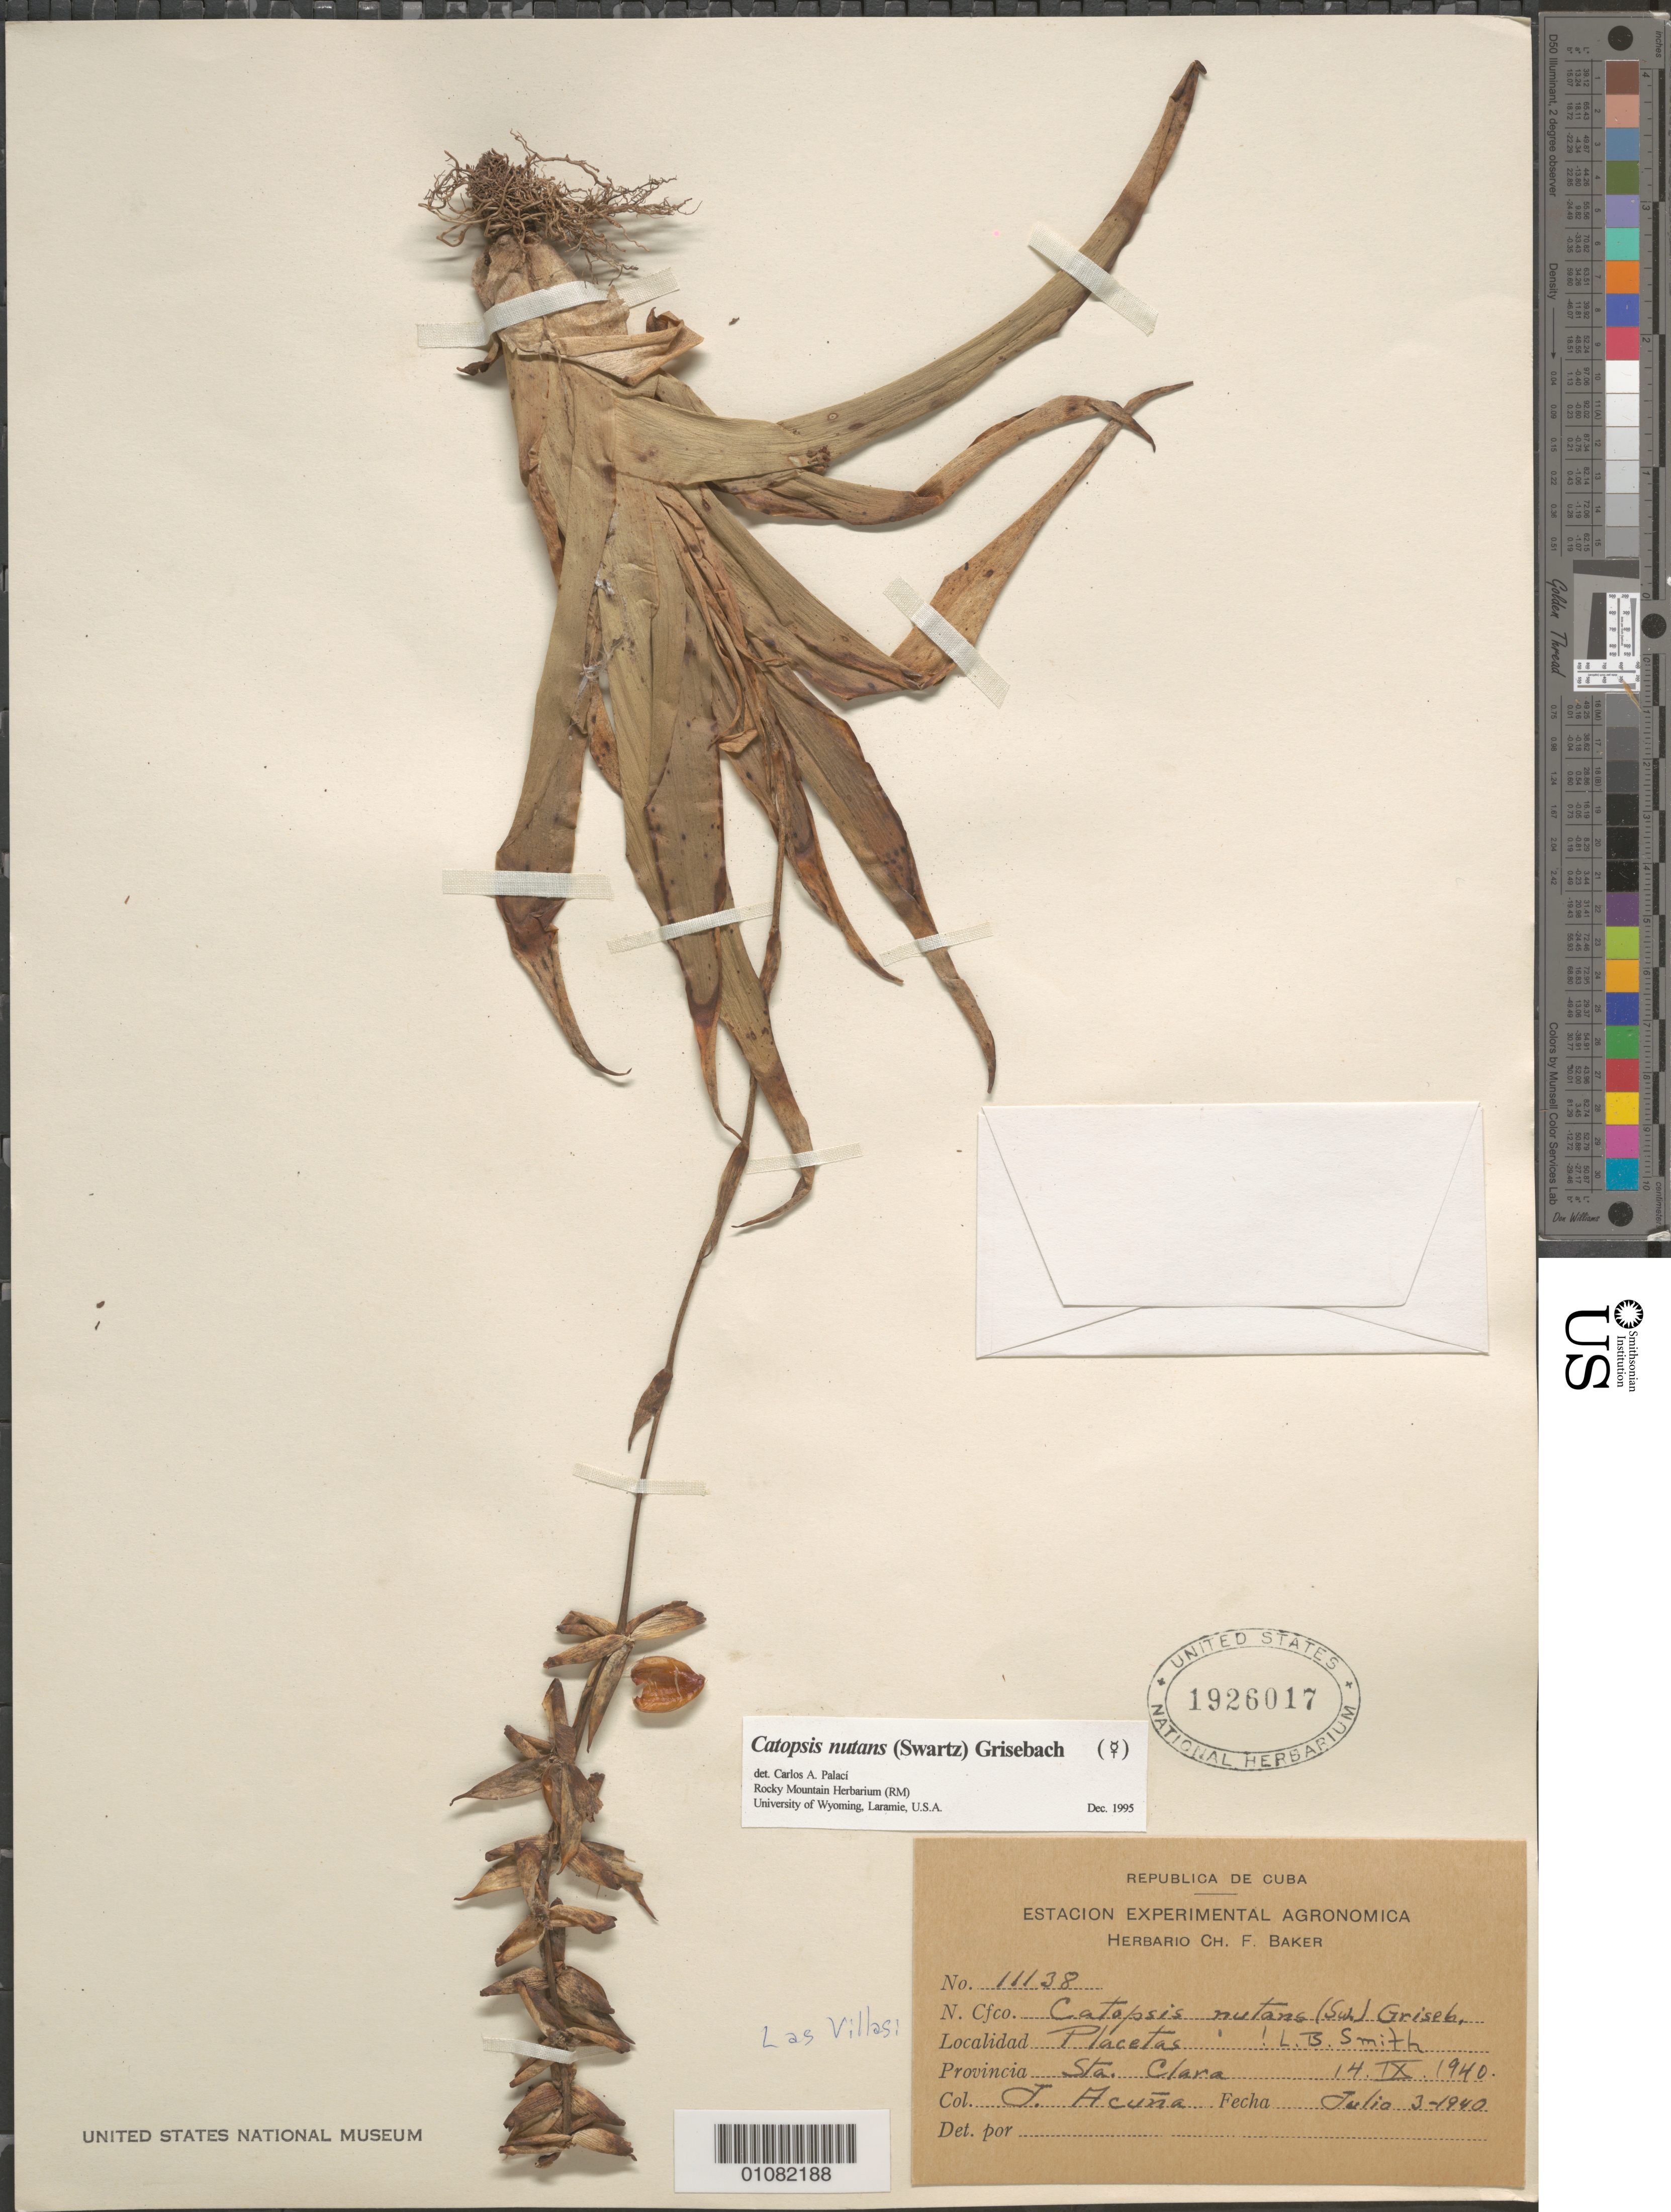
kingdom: Plantae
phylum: Tracheophyta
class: Liliopsida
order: Poales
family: Bromeliaceae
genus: Catopsis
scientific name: Catopsis nutans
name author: (Sw.) Griseb.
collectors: J. Acuña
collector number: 11138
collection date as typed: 03 Jul 1940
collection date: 1940-07-03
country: Cuba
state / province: Villa Clara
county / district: Santa Clara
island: Cuba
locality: Placetas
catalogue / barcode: US 1926017